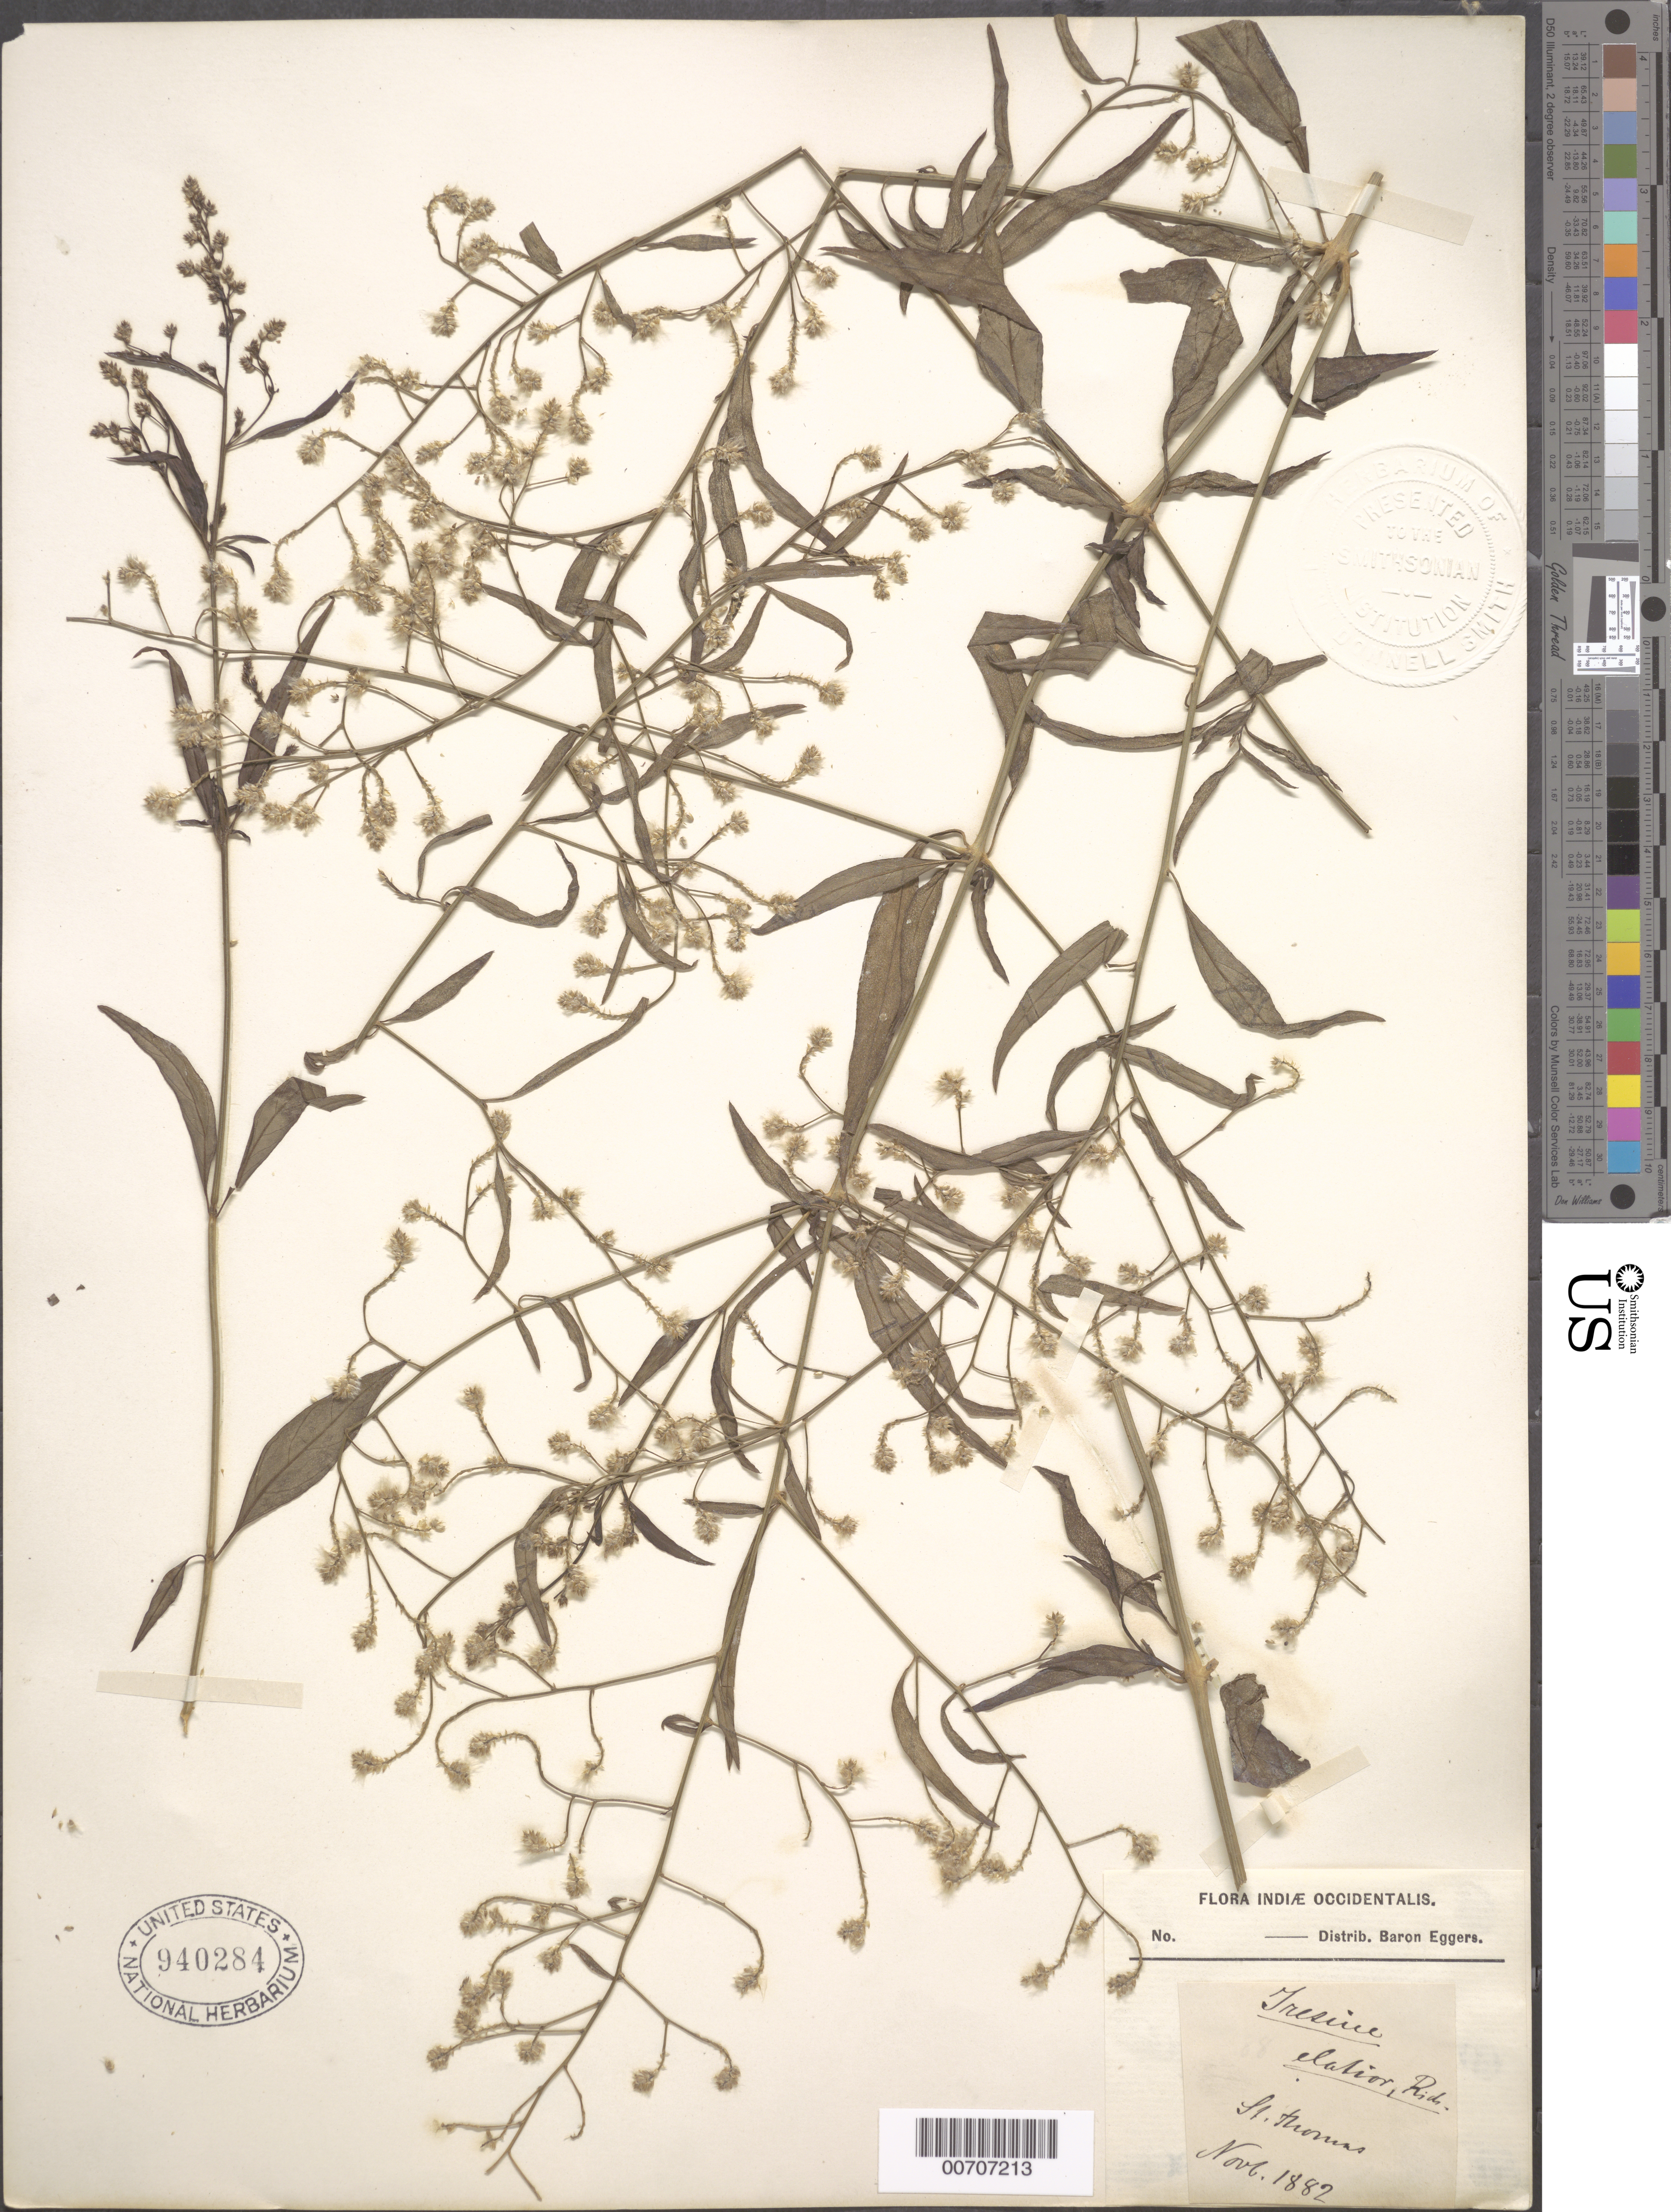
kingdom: Plantae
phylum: Tracheophyta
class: Magnoliopsida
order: Caryophyllales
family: Amaranthaceae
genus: Iresine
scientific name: Iresine elatior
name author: Rich. ex Willd.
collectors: H. F. A. von Eggers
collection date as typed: Nov 1882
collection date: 1882-11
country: U.S. Virgin Islands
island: St. Croix Island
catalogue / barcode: US 940284